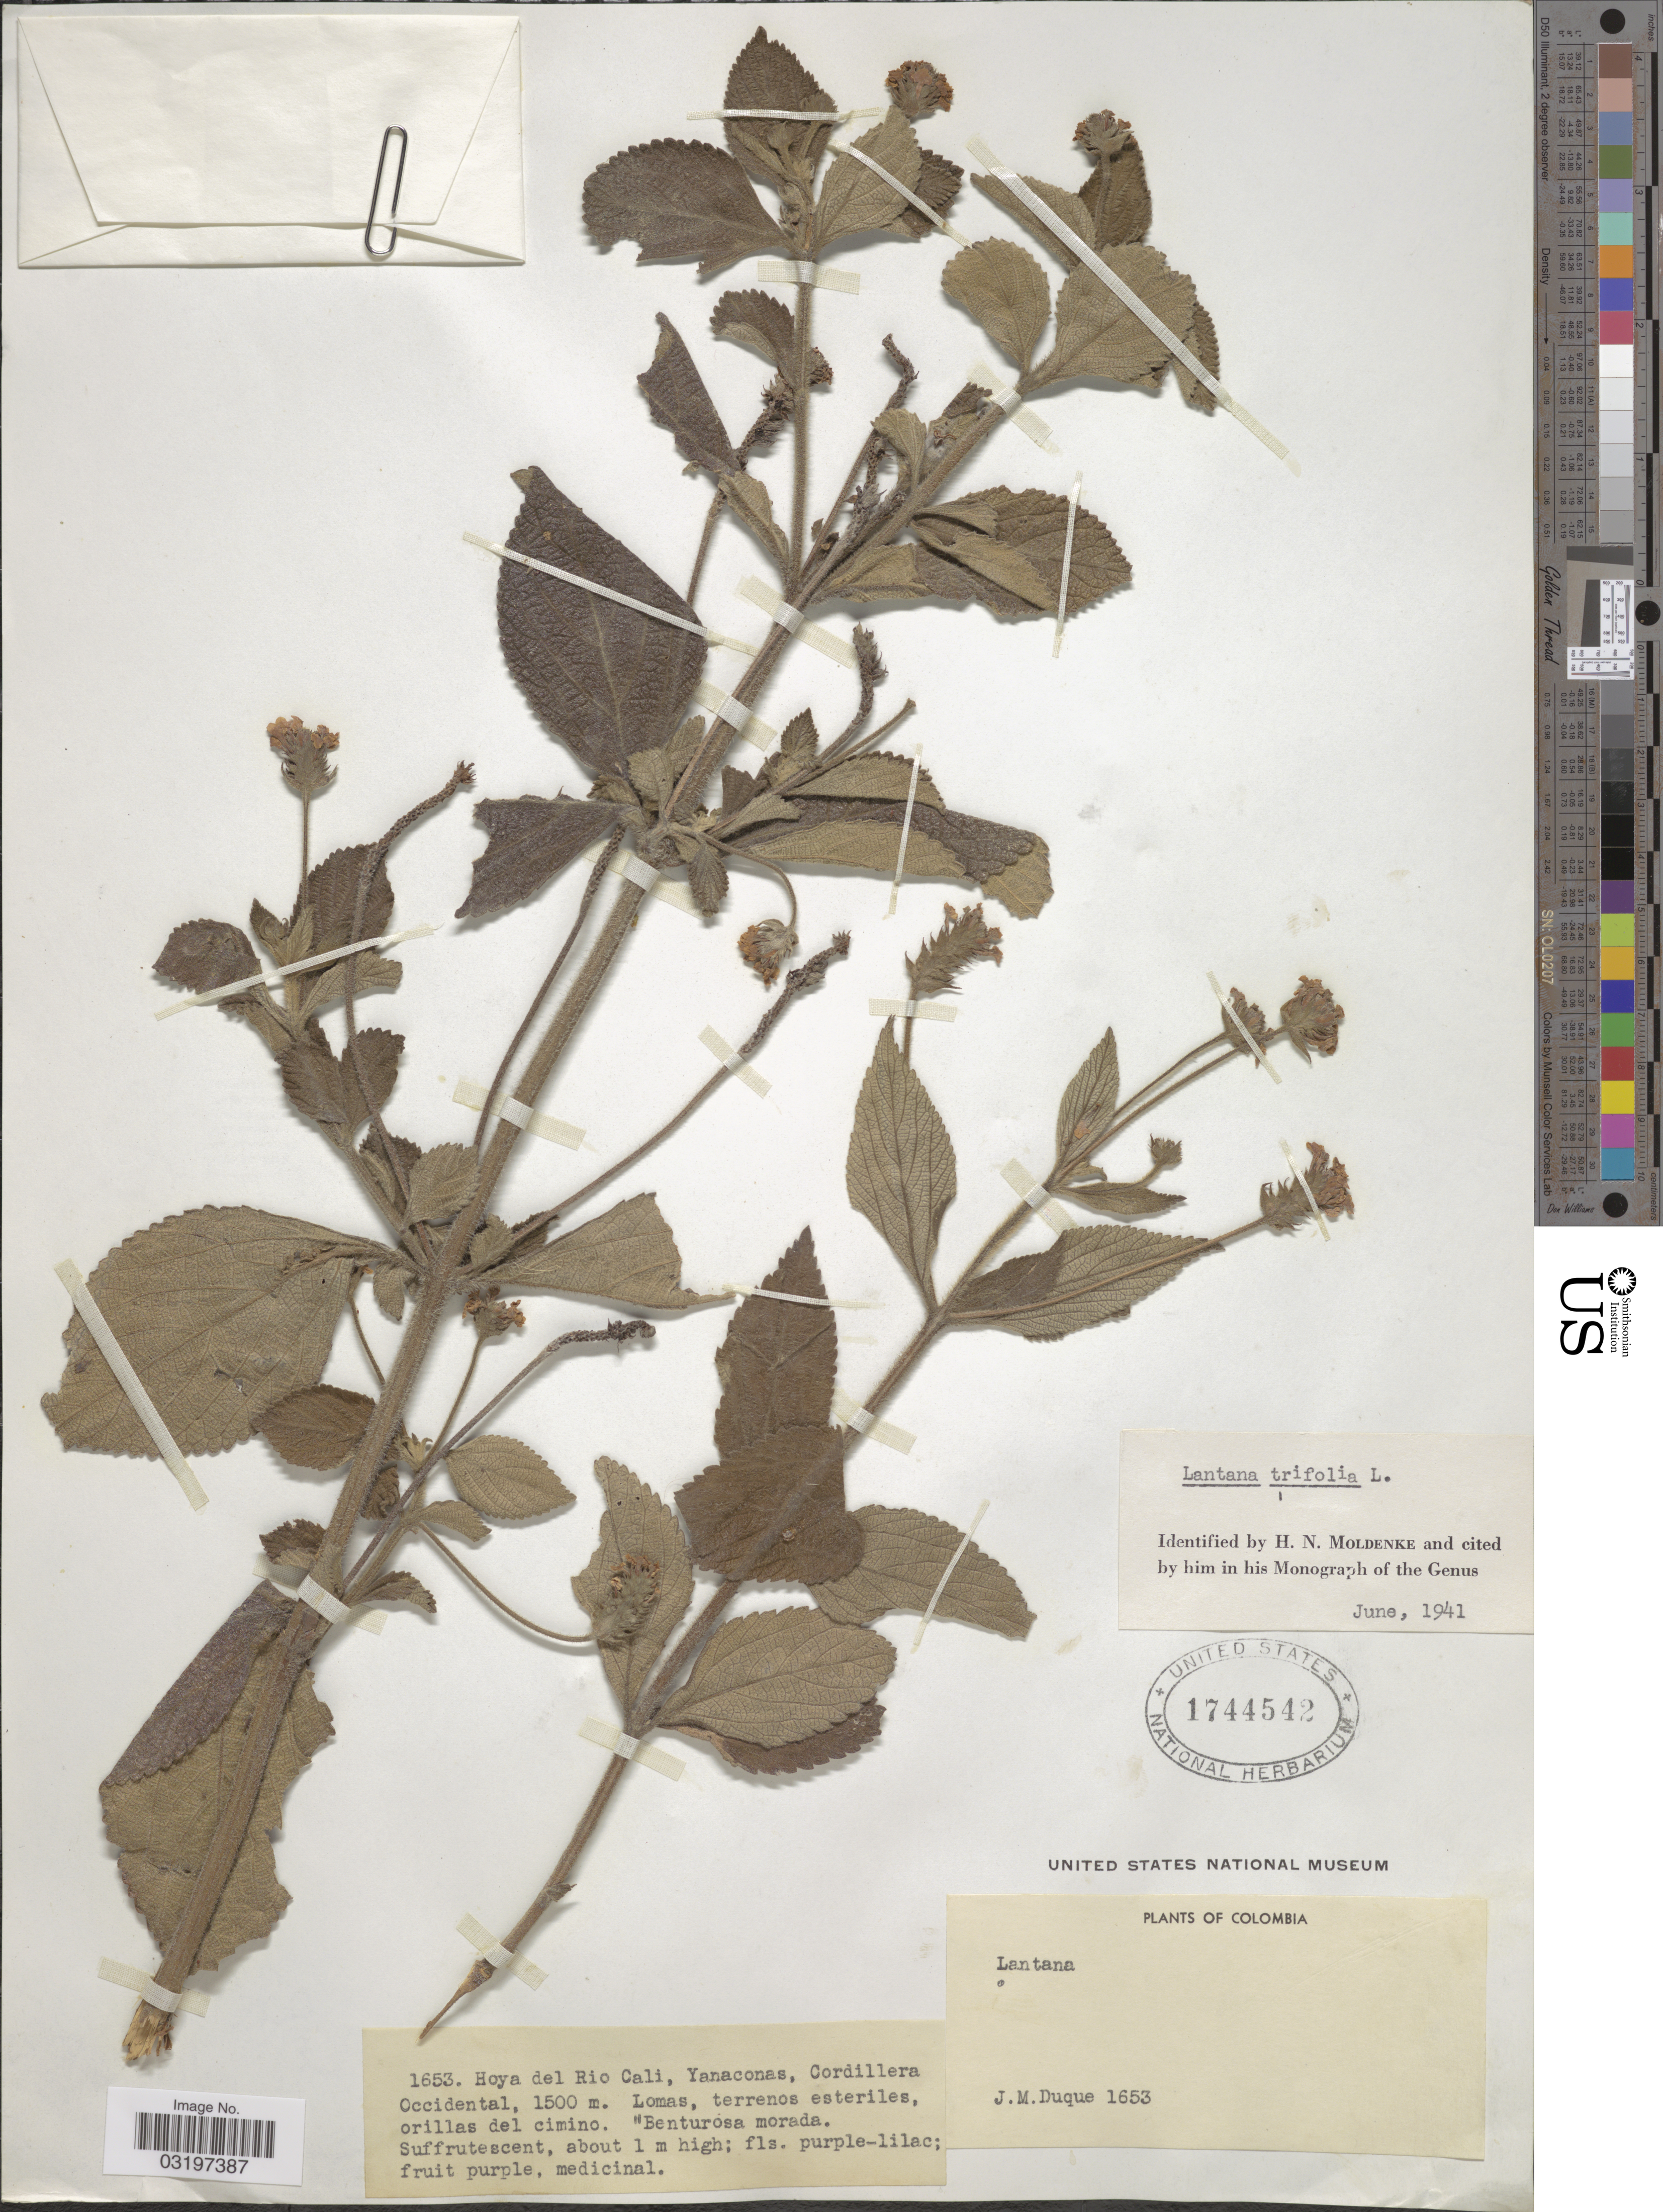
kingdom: Plantae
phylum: Tracheophyta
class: Magnoliopsida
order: Lamiales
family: Verbenaceae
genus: Lantana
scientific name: Lantana trifolia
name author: L.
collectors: J. Duque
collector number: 1653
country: Colombia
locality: Hoya del Rio Cali, Yanaconas, Cordillera Occidental.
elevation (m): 1500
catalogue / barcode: US 1744542